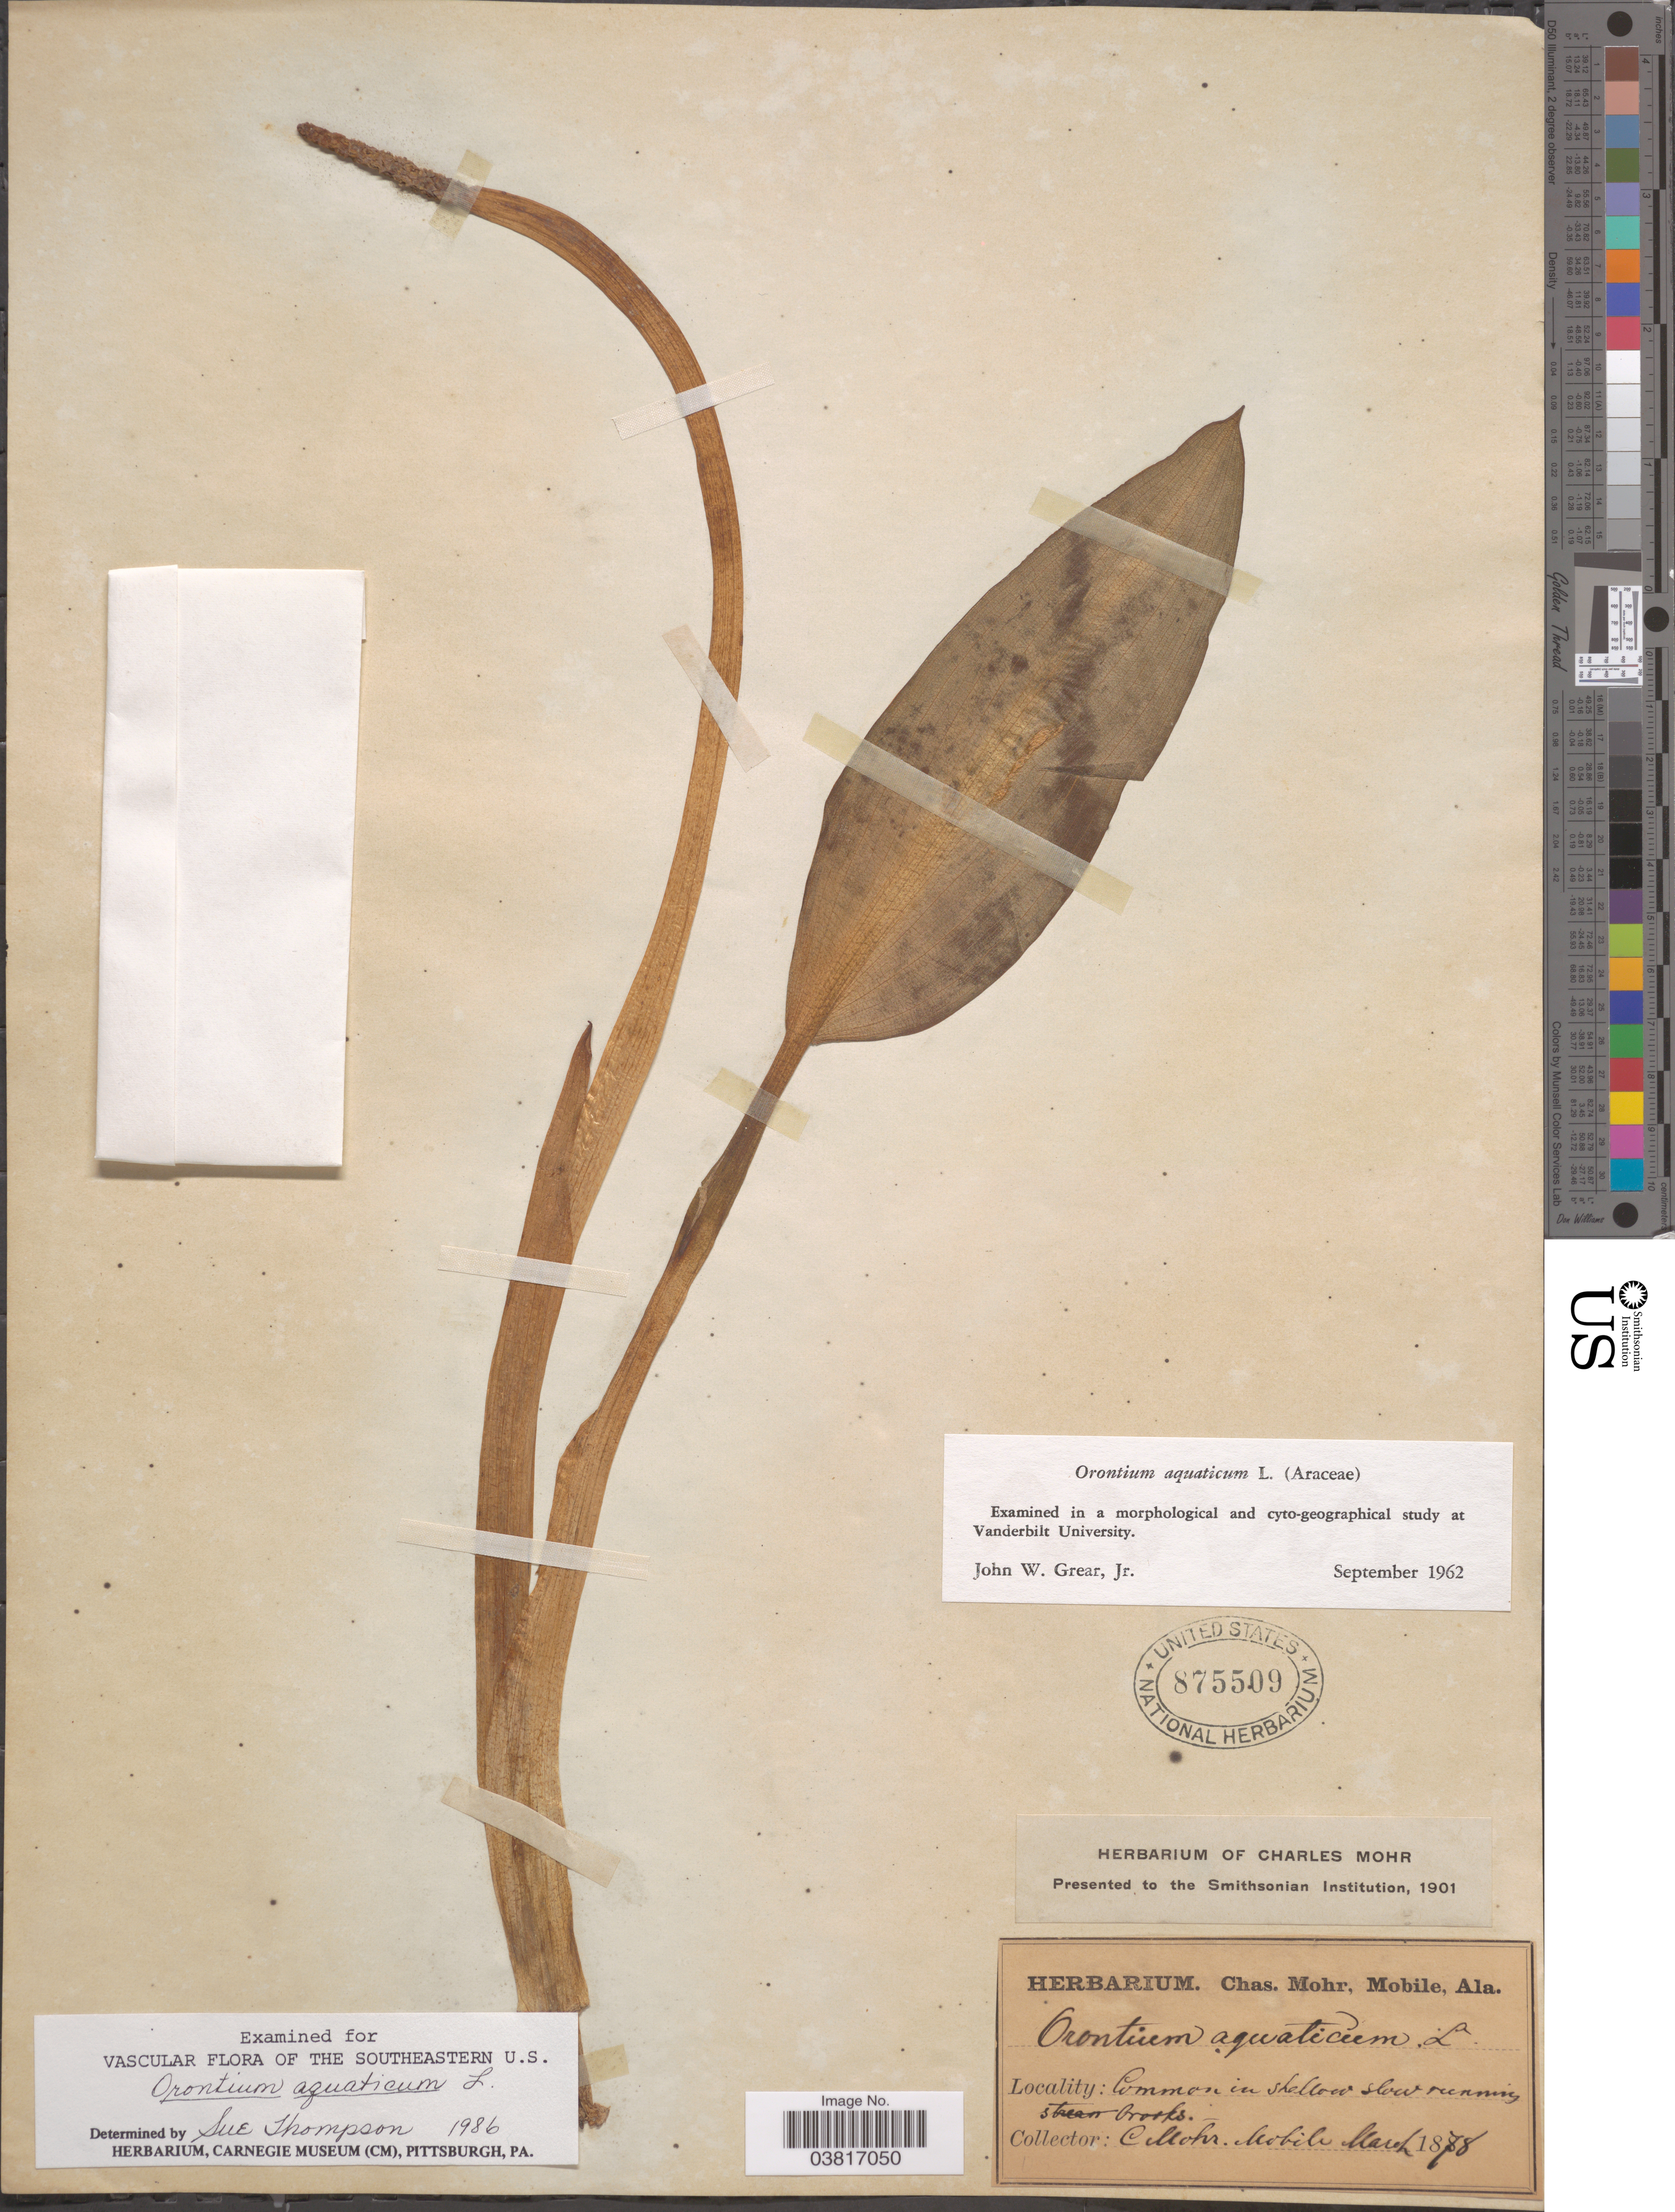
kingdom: Plantae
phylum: Tracheophyta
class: Liliopsida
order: Alismatales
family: Araceae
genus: Orontium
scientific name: Orontium aquaticum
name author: L.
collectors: Mohr, C. T. (herbarium)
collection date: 1878-03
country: United States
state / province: Alabama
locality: Mobile.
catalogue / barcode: US 875509